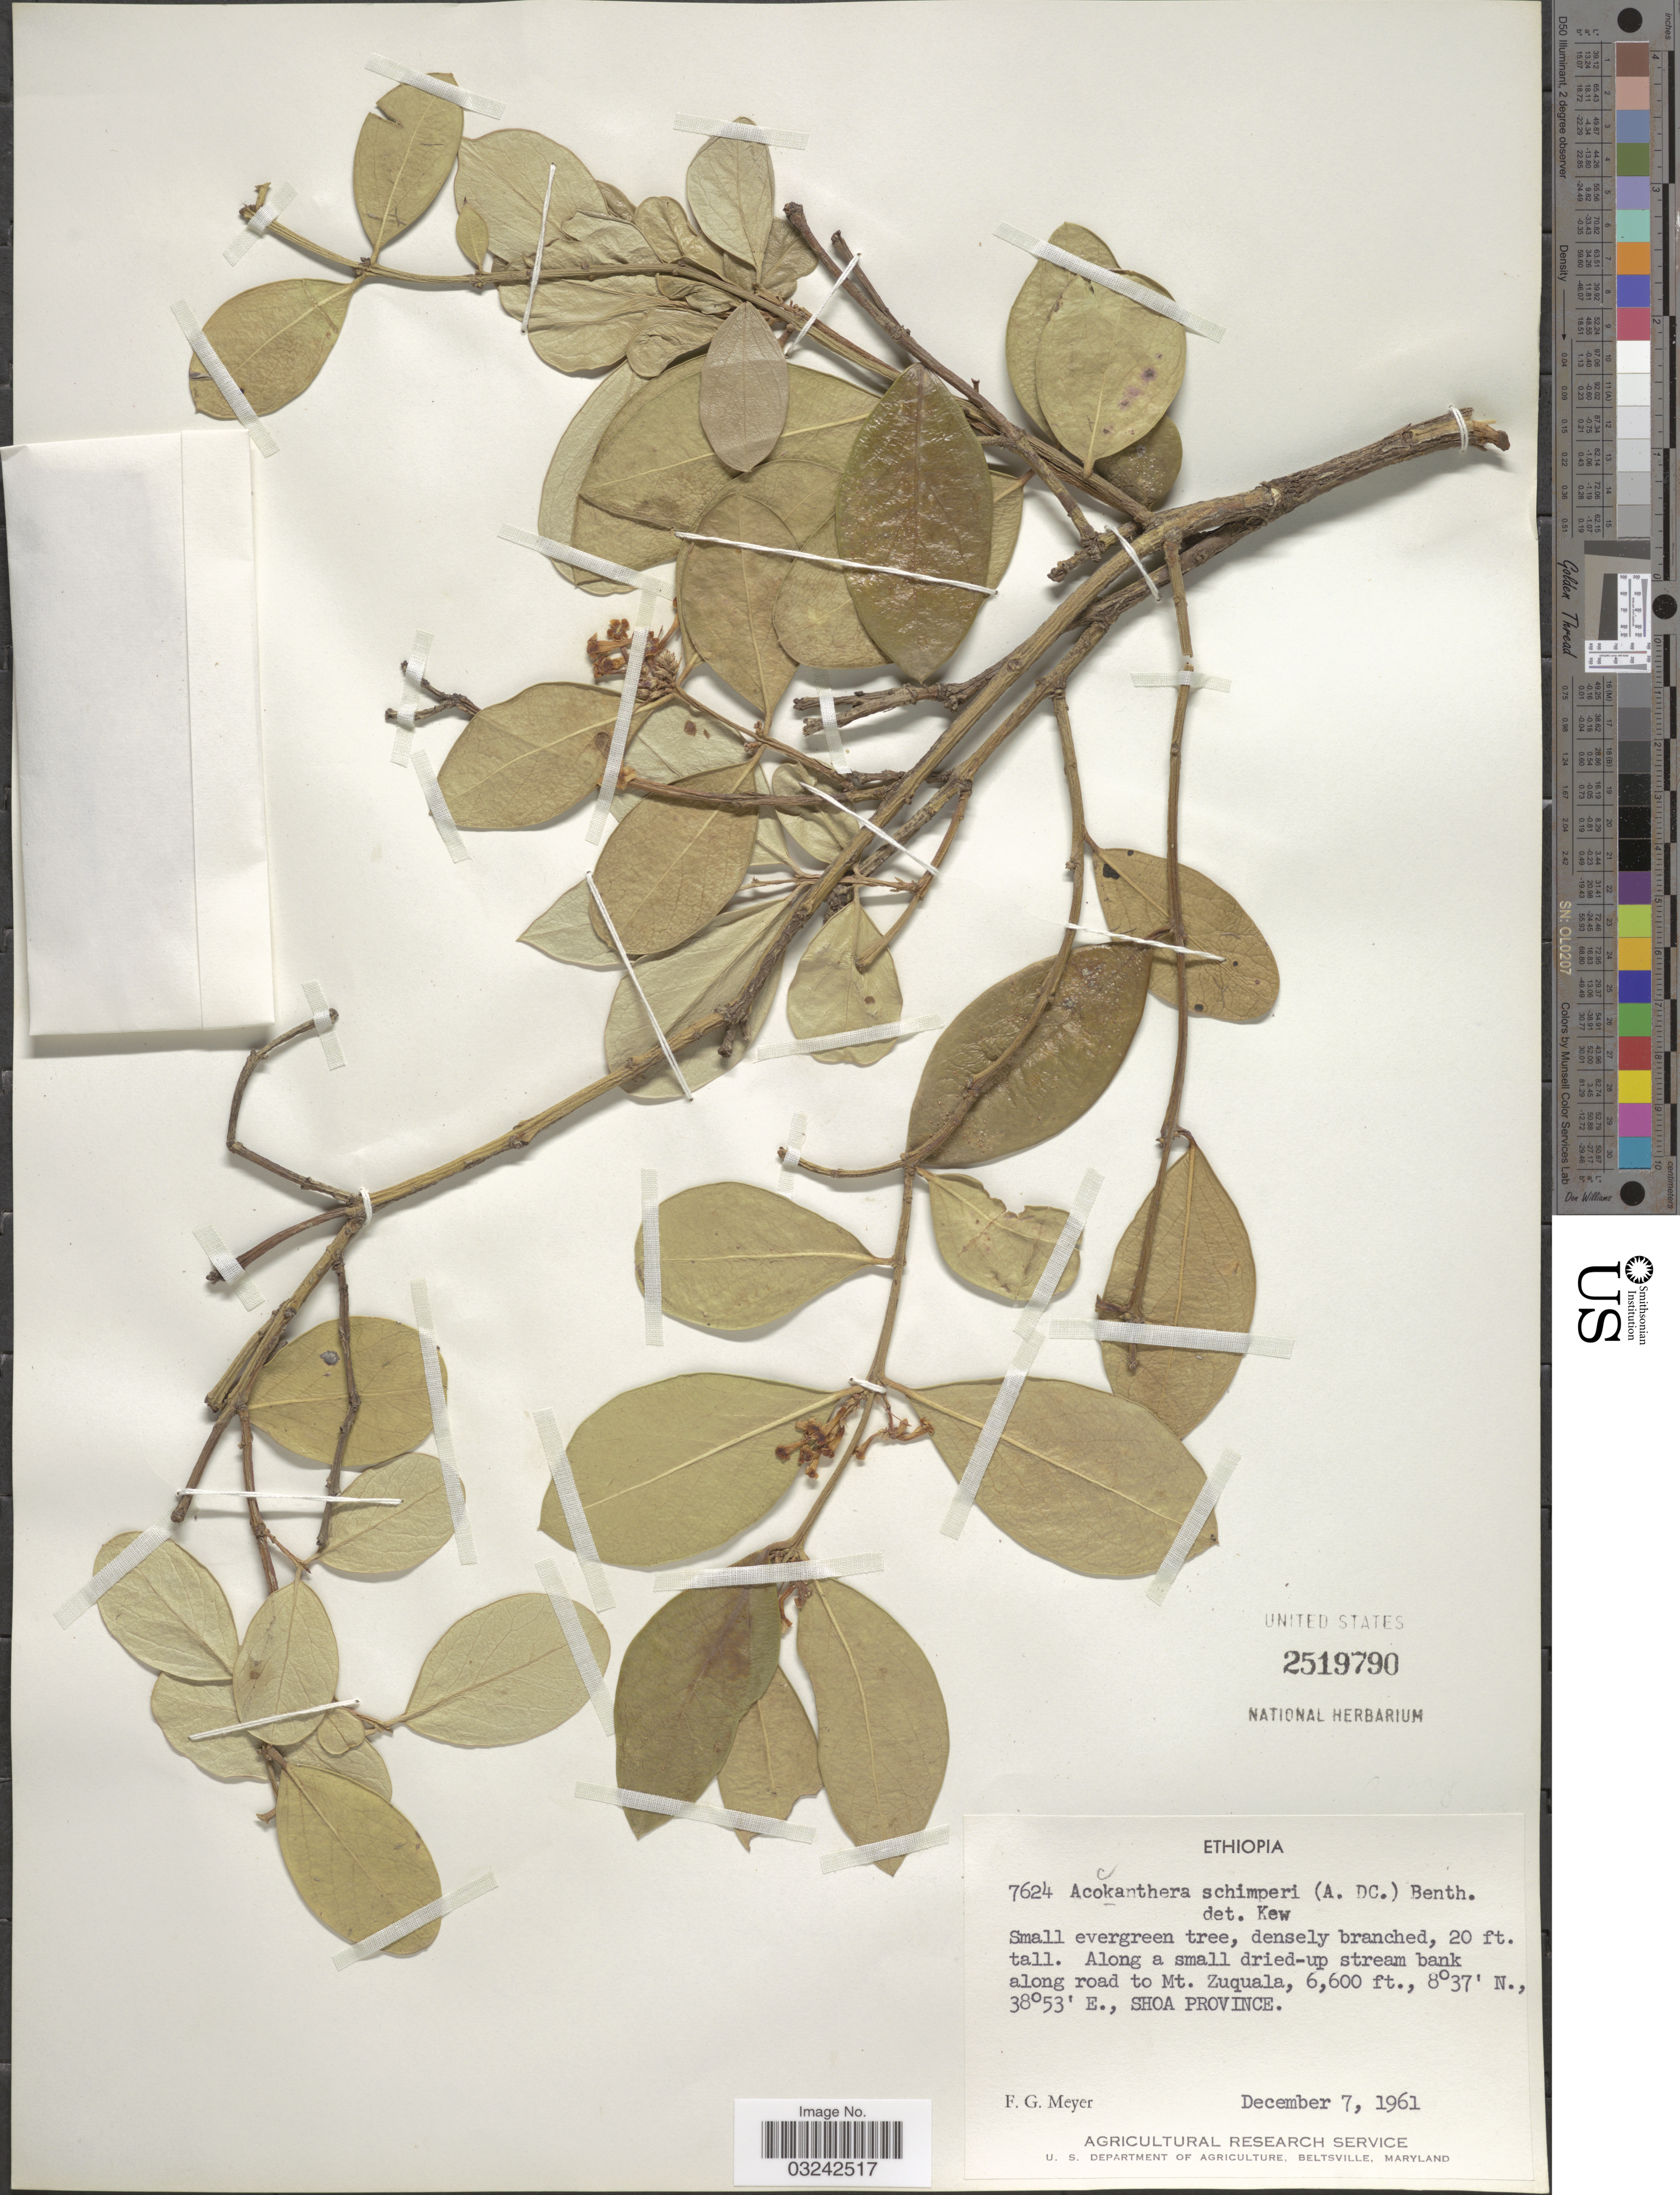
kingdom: Plantae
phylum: Tracheophyta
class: Magnoliopsida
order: Gentianales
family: Apocynaceae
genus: Acokanthera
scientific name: Acokanthera schimperi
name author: (DC.) Schweinf.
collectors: F. G. Meyer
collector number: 7624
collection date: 1961-12-07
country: Ethiopia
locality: Along a small dried-up stream bank along road to Mt. Zuquala, Shoa Province.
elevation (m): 2012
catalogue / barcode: US 2519790